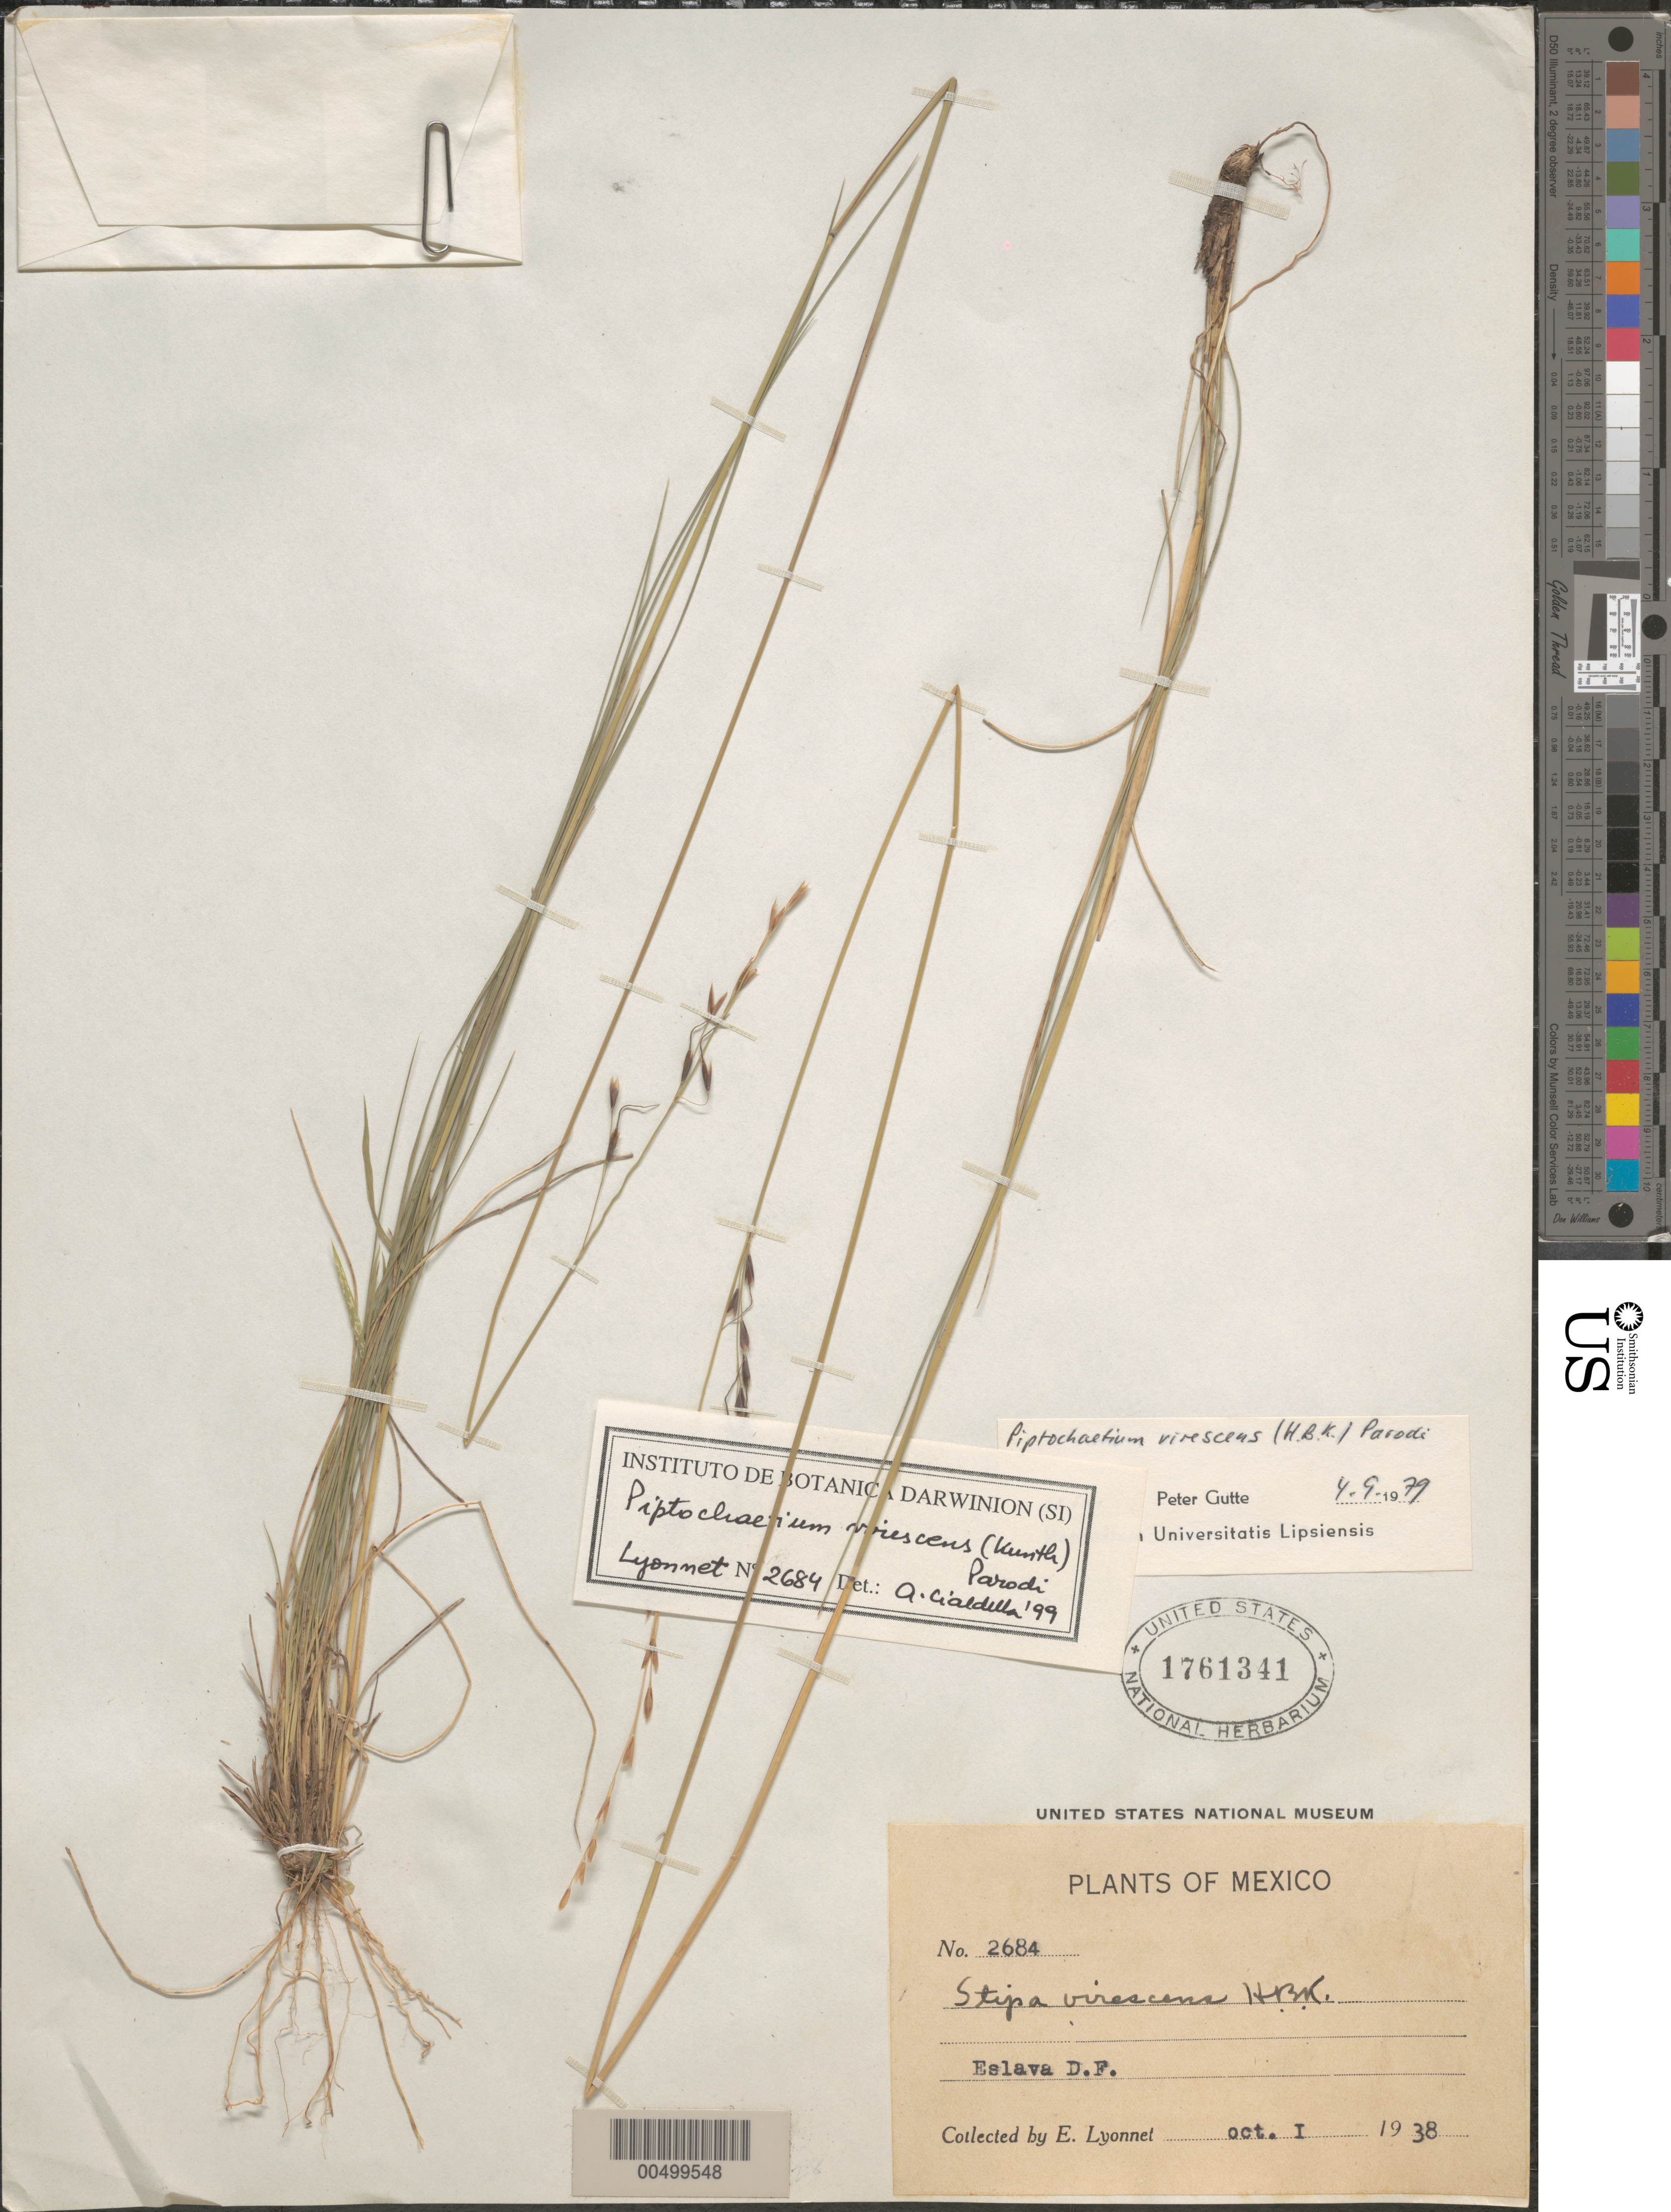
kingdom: Plantae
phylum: Tracheophyta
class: Liliopsida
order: Poales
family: Poaceae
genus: Piptochaetium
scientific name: Piptochaetium virescens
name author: (Kunth) Parodi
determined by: Gutte, P.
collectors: Bro. E. Lyonnet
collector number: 2684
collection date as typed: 1 Oct 1938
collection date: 1938-10-01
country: Mexico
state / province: Distrito Federal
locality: Eslava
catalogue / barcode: US 1761341